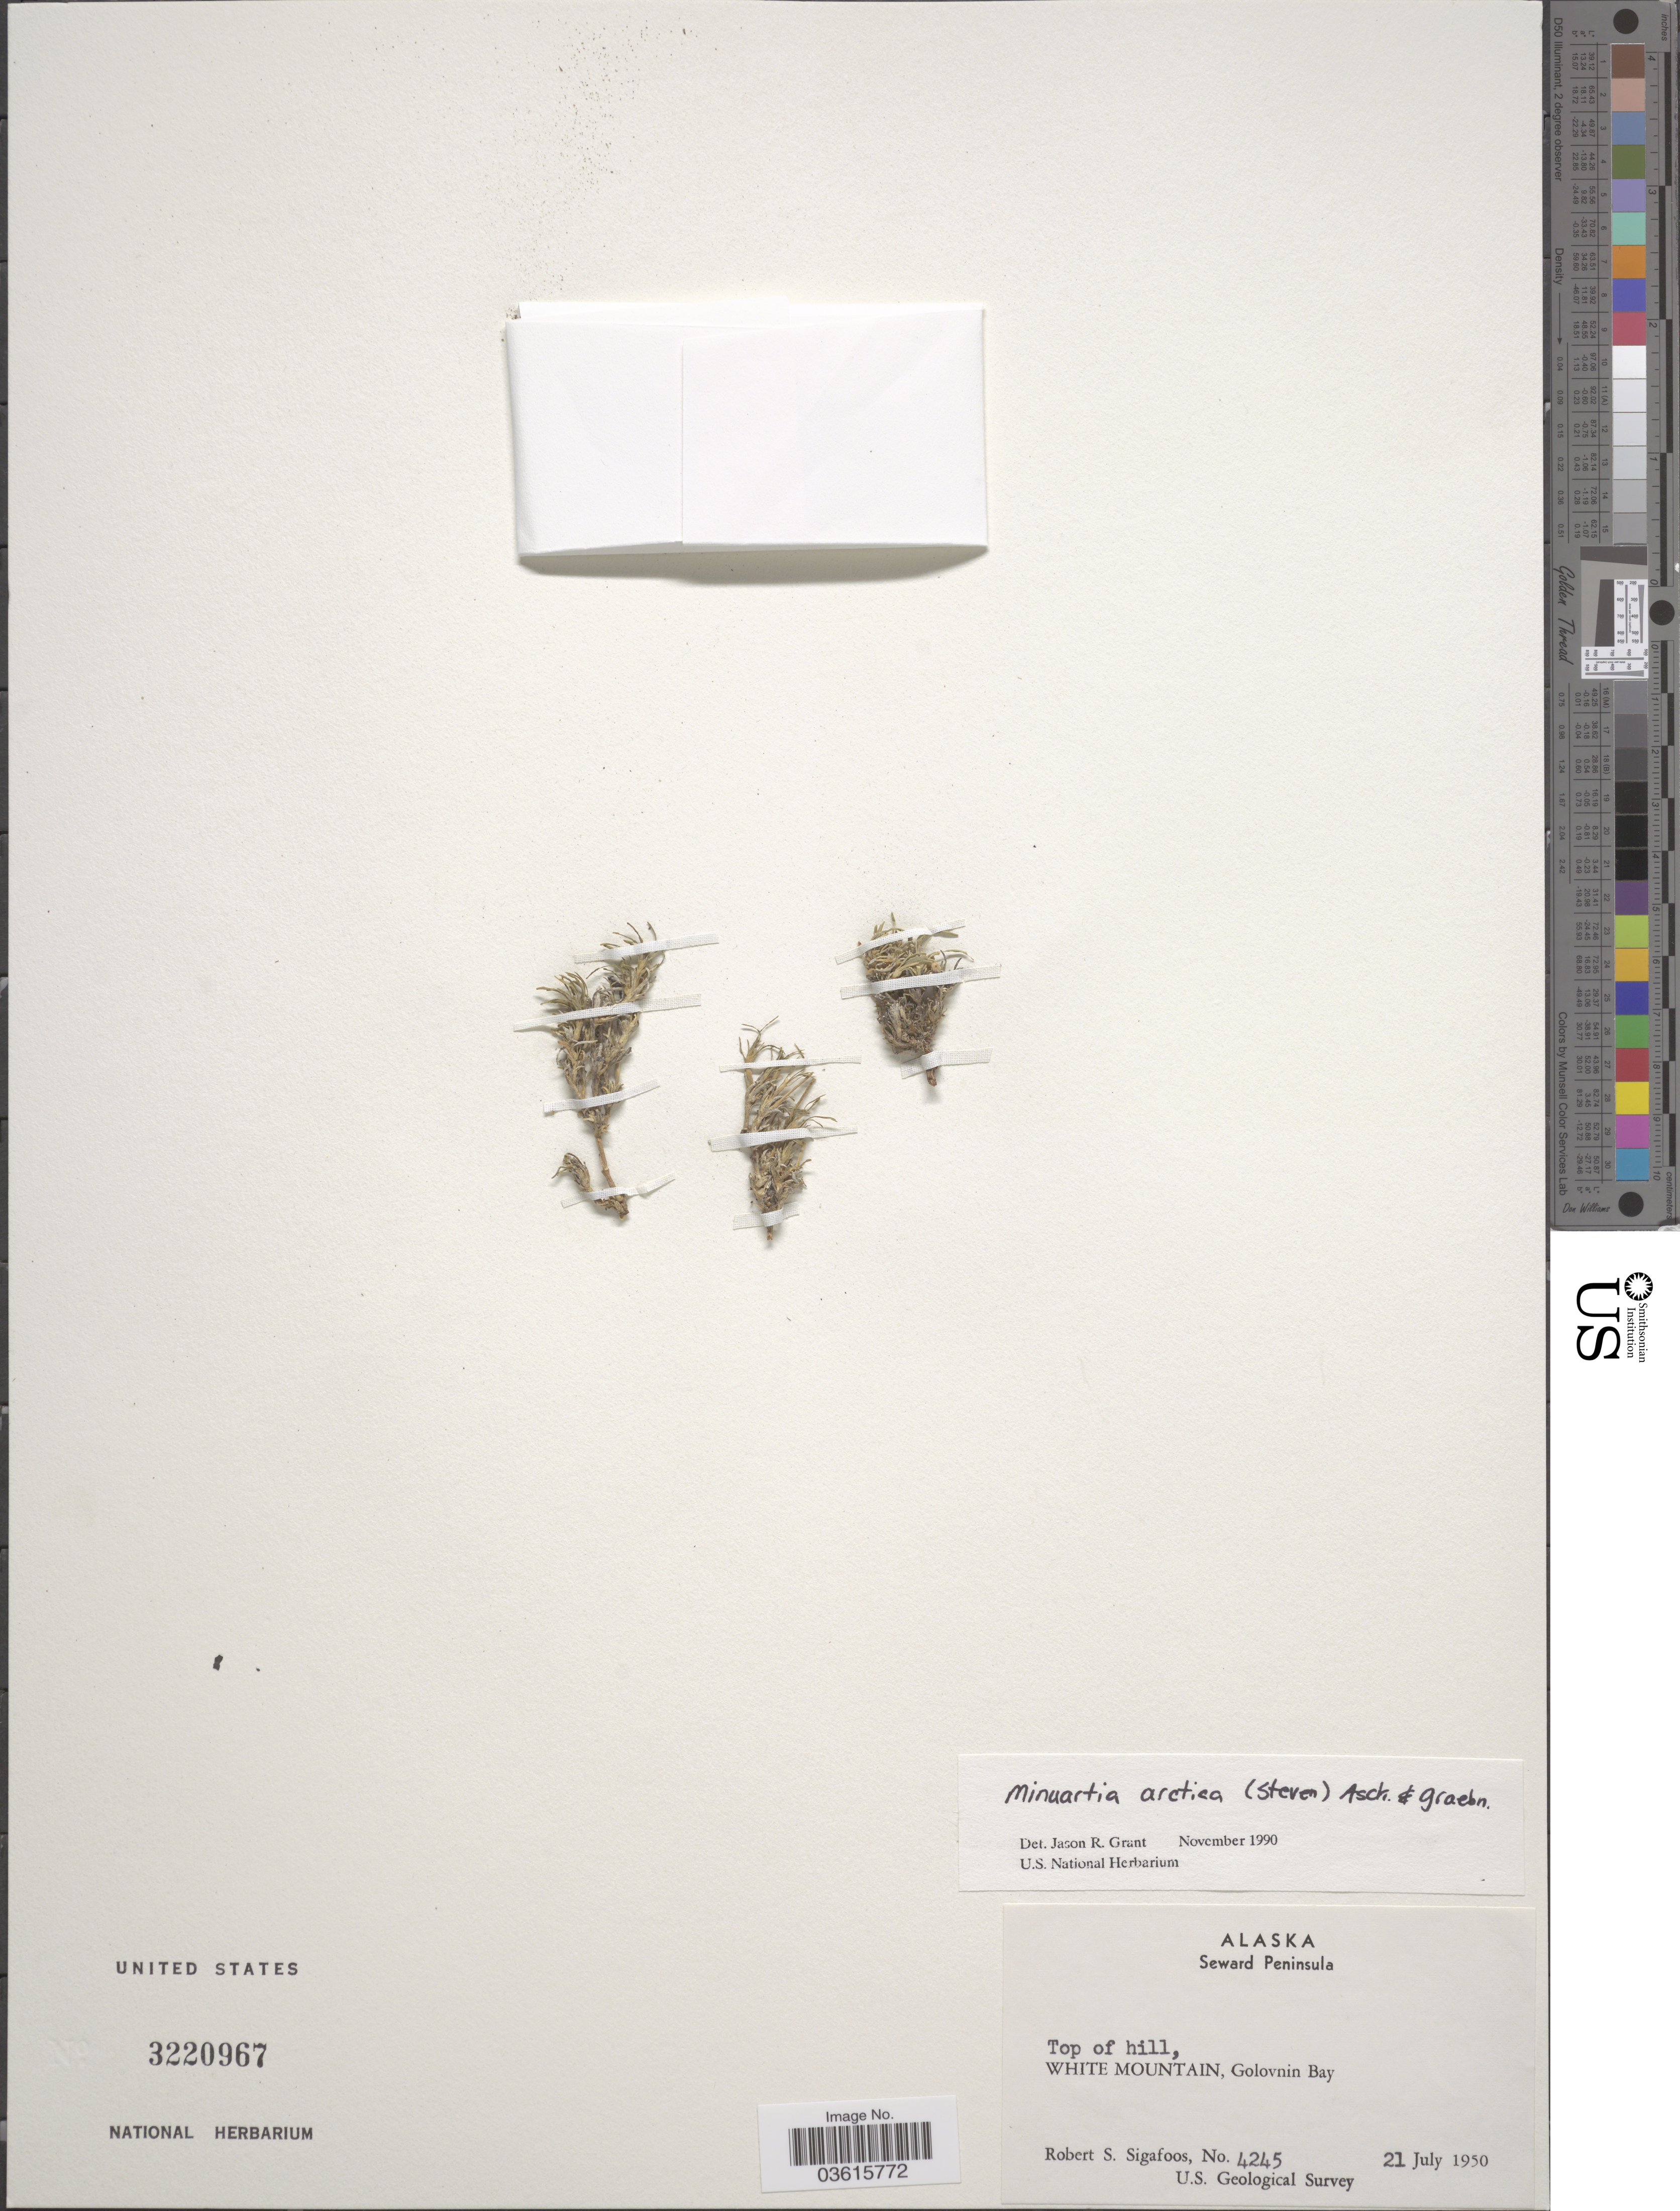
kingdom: Plantae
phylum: Tracheophyta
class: Magnoliopsida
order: Caryophyllales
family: Caryophyllaceae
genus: Cherleria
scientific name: Cherleria arctica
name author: (Steven ex Ser.) A.J. Moore & Dillenb.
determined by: Strong, M. T., (US), Smithsonian Institution - National Museum of Natural History (UNITED STATES)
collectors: R. Sigafoos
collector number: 4245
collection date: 1950-07-21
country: United States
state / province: Alaska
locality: Seward Peninsula. Top of hill, White Mountain, Golovnin Bay.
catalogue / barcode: US 3220967